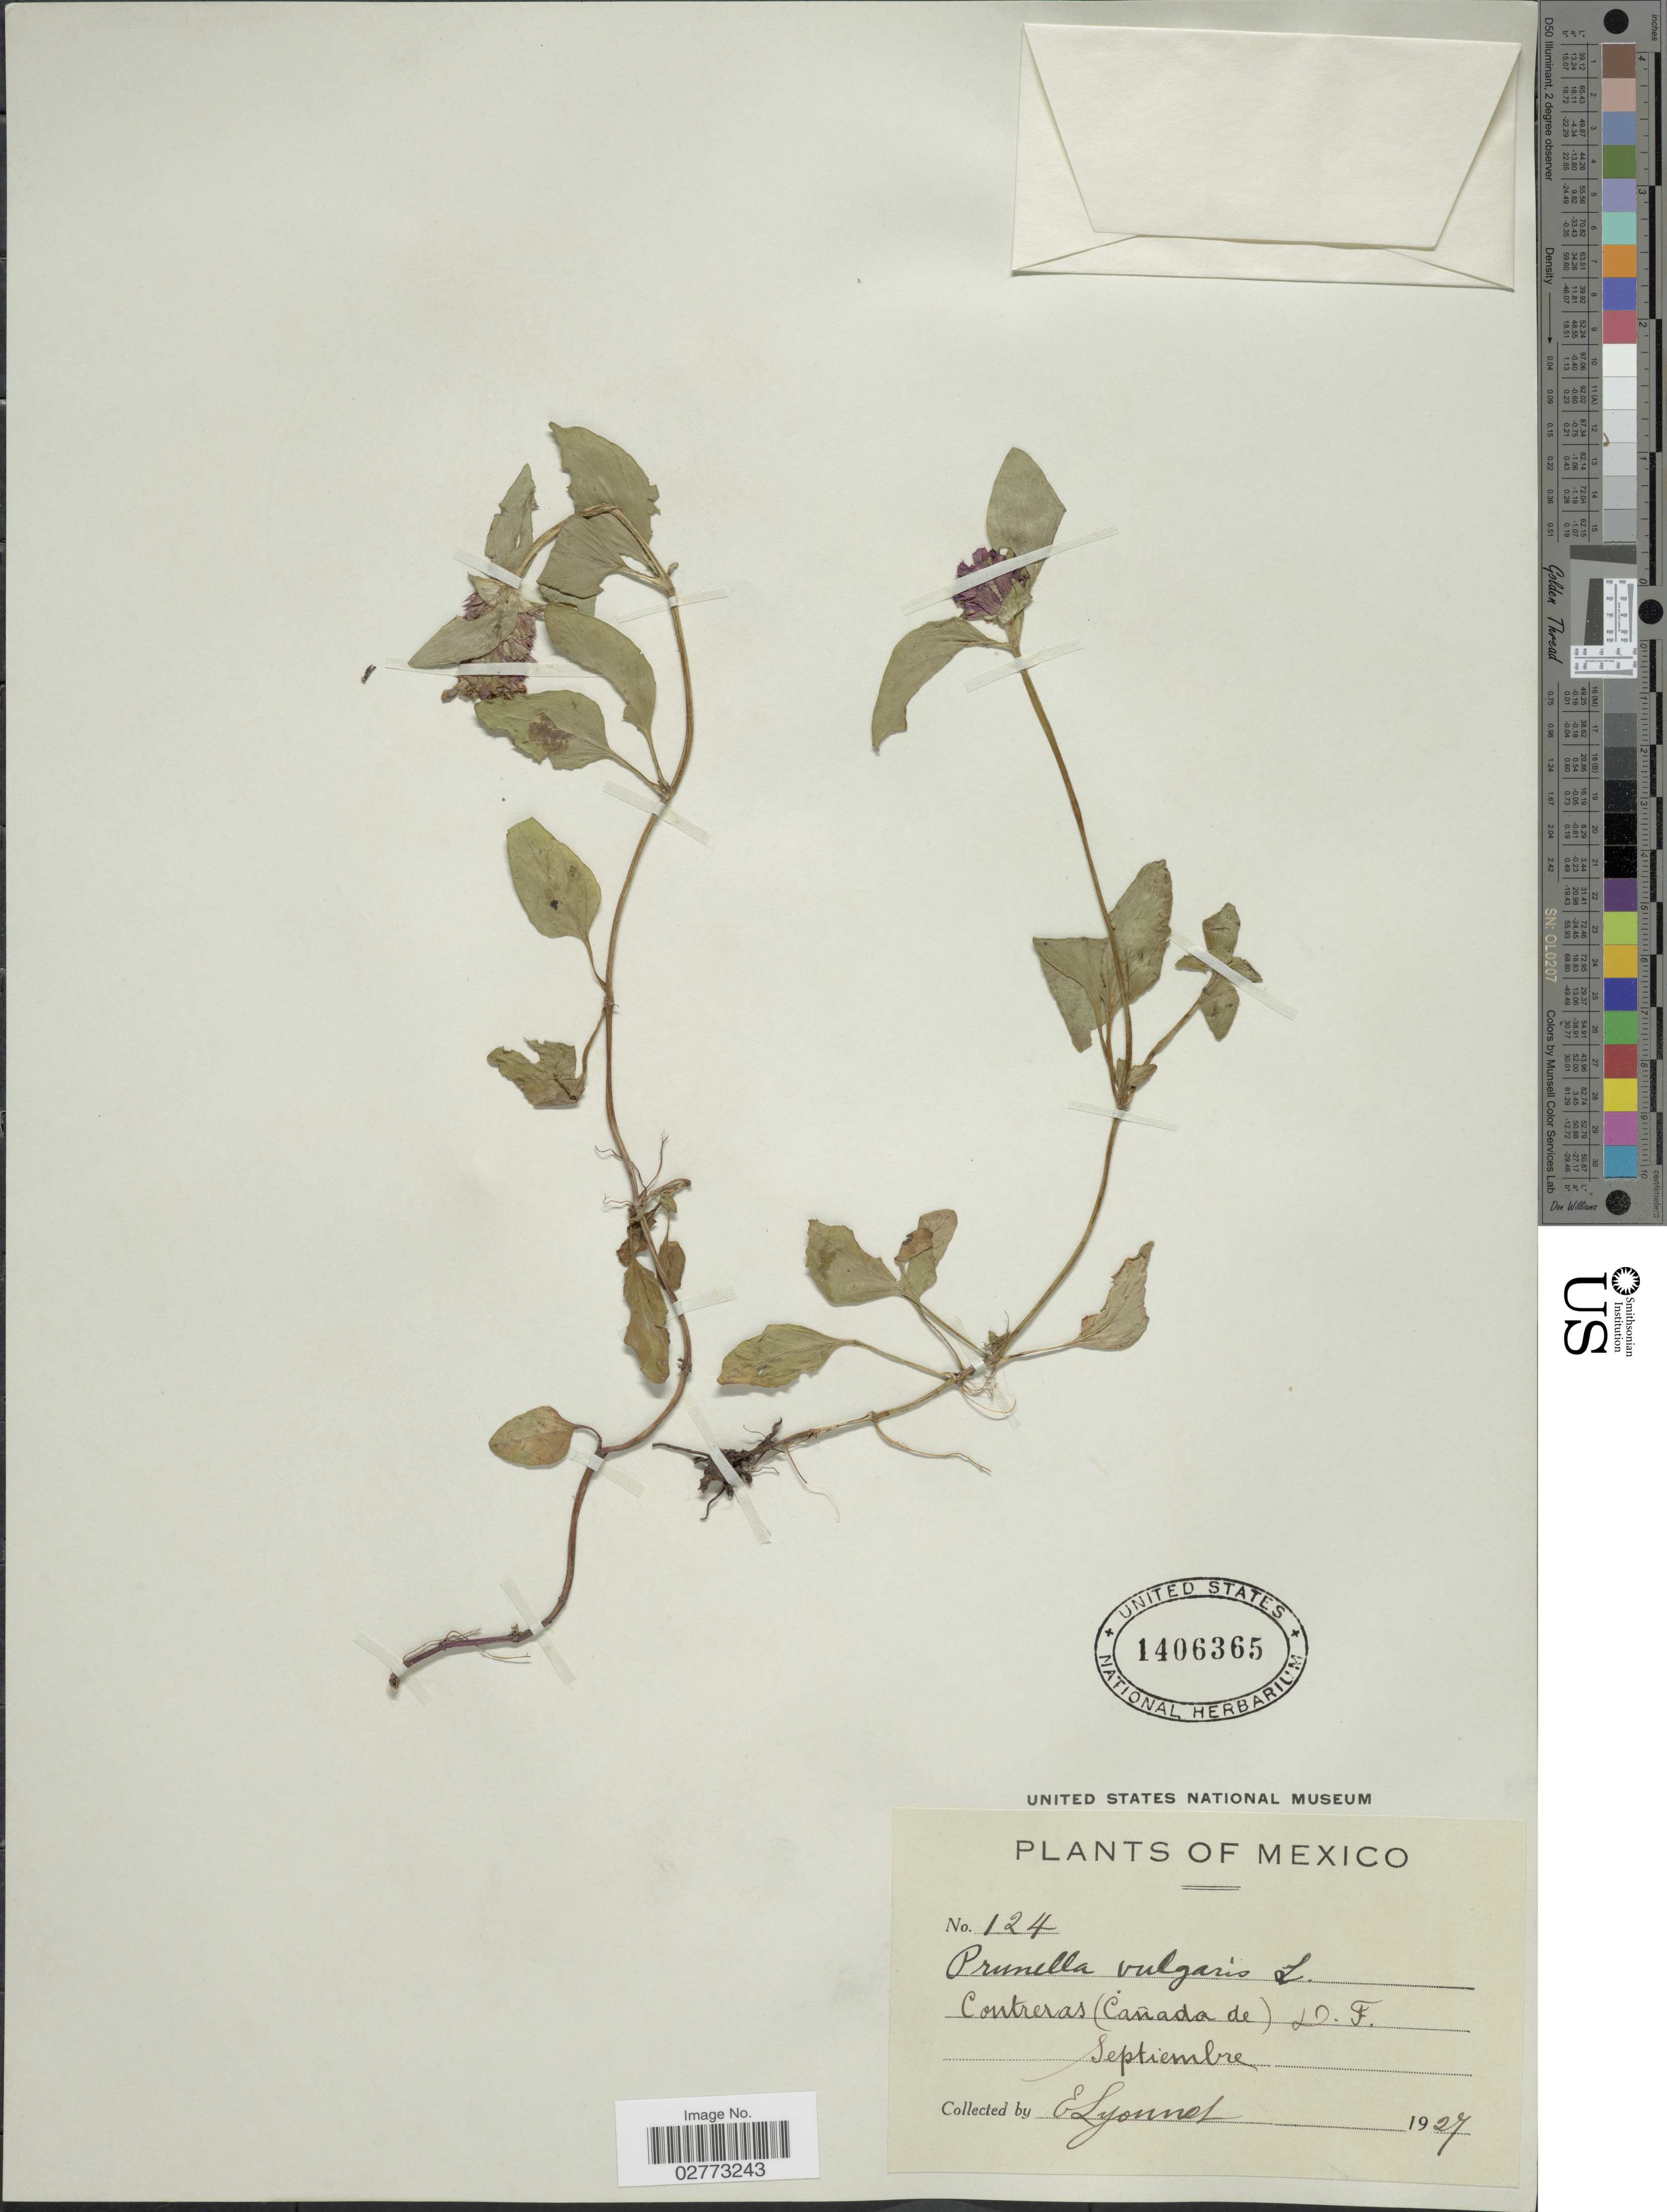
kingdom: Plantae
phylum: Tracheophyta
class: Magnoliopsida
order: Lamiales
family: Lamiaceae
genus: Prunella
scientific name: Prunella vulgaris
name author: L.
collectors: E. Lyonnet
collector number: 124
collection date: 1927-09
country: Mexico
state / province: Distrito Federal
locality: Contreras (Cañada de) D.F.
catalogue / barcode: US 1406365